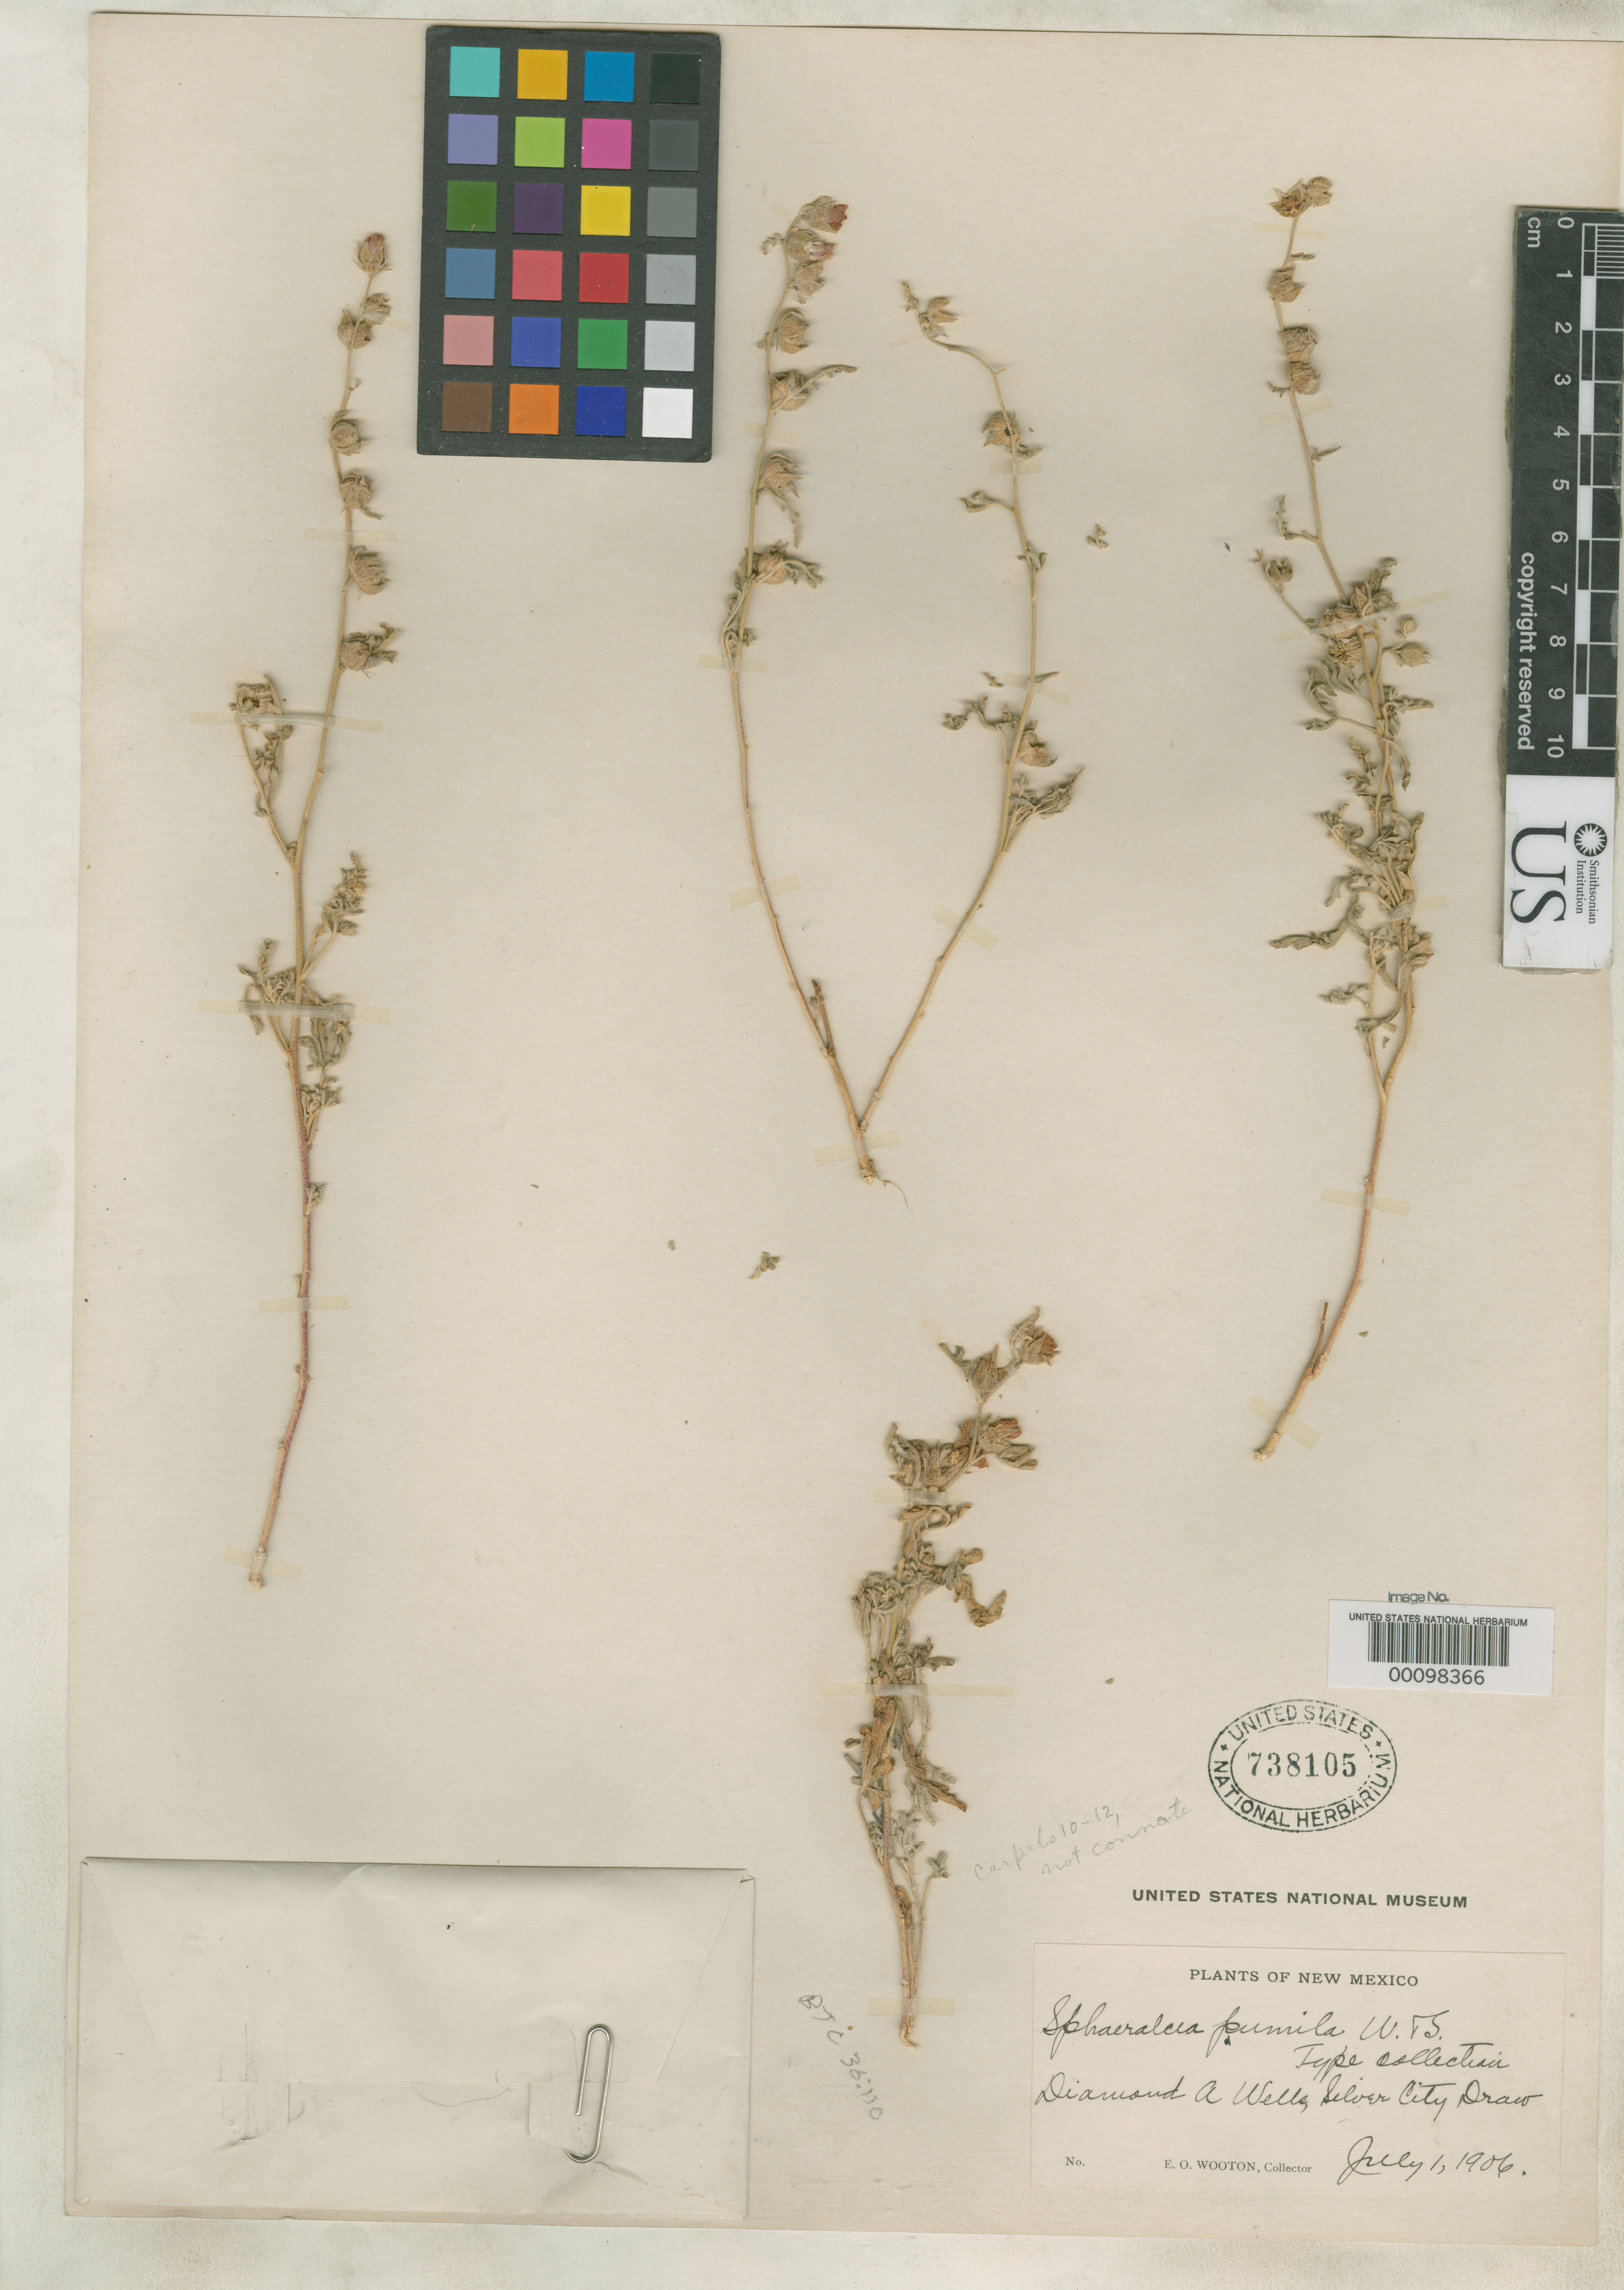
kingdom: Plantae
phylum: Tracheophyta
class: Magnoliopsida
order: Malvales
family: Malvaceae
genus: Sphaeralcea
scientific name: Sphaeralcea pumila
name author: Wooton & Standl.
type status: Type Collection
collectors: E. O. Wooton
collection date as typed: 01 Jul 1906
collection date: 1906-07-01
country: United States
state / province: New Mexico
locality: Diamond a Wells, Silver City Draw.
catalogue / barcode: US 738105